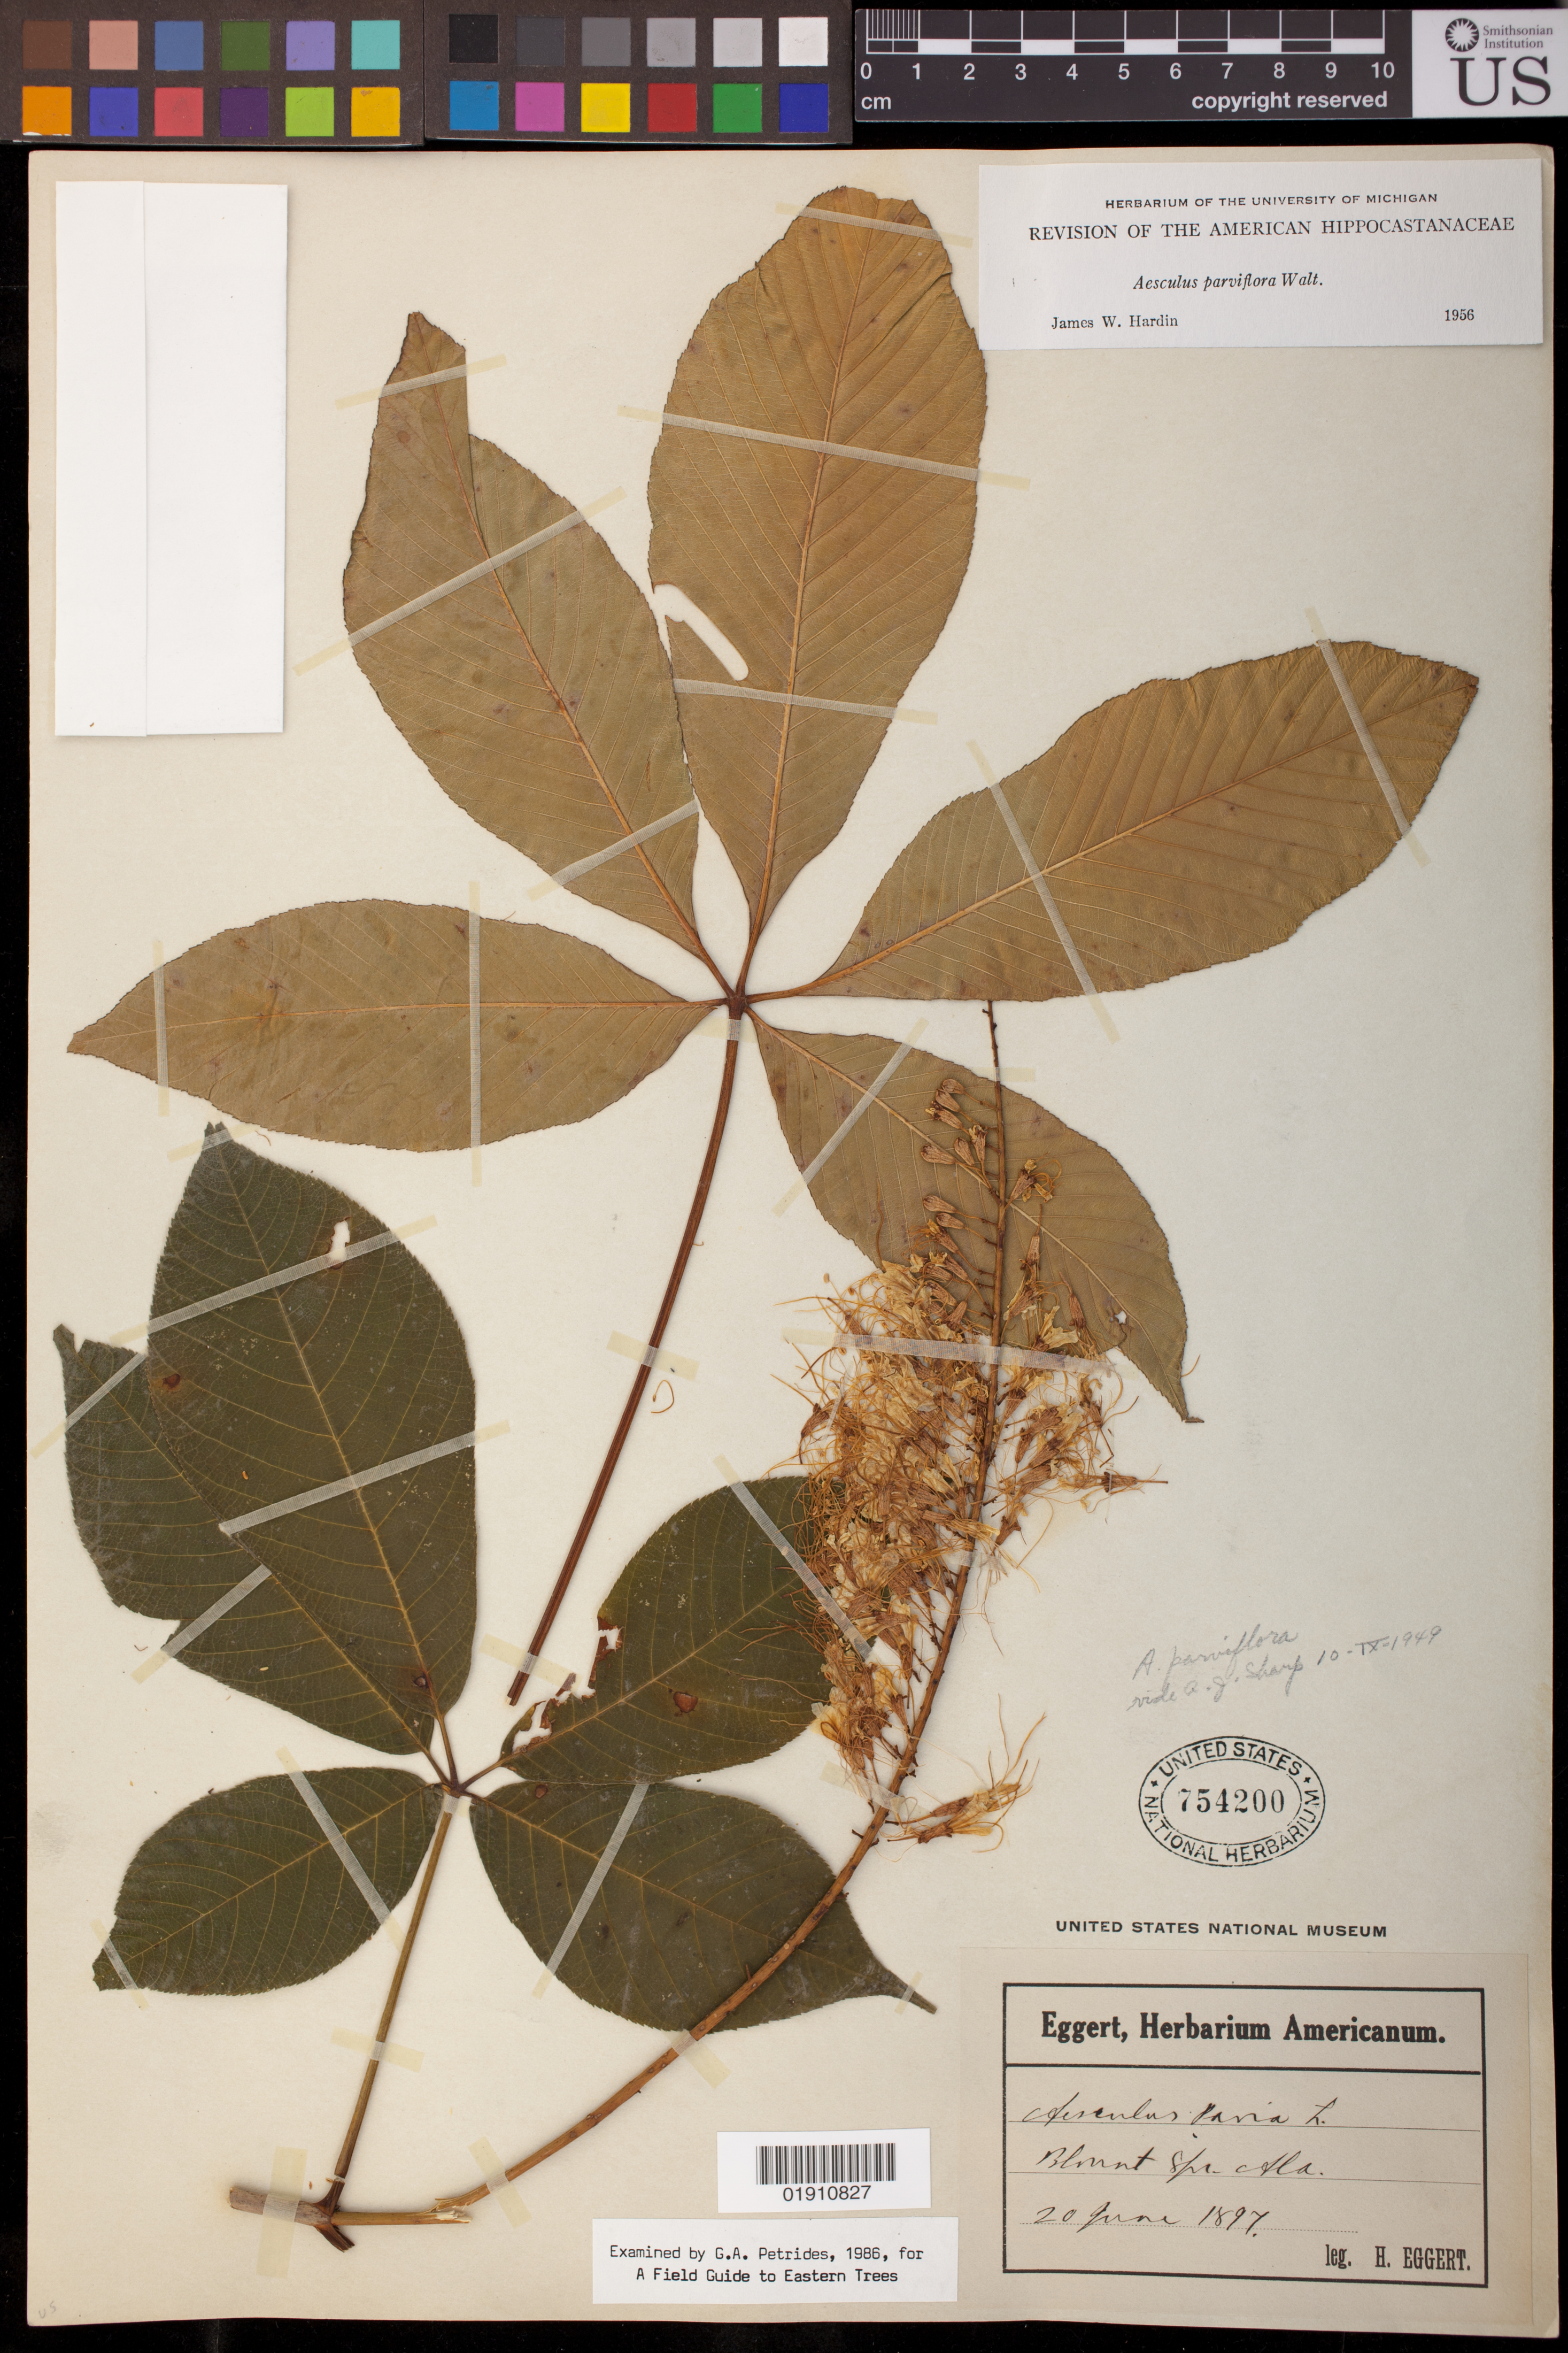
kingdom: Plantae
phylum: Tracheophyta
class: Magnoliopsida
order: Sapindales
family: Sapindaceae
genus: Aesculus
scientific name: Aesculus parviflora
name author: Walter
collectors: H. Eggert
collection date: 1897-06-20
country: United States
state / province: Alabama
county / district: Blount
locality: Blount Spr.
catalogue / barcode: US 754200